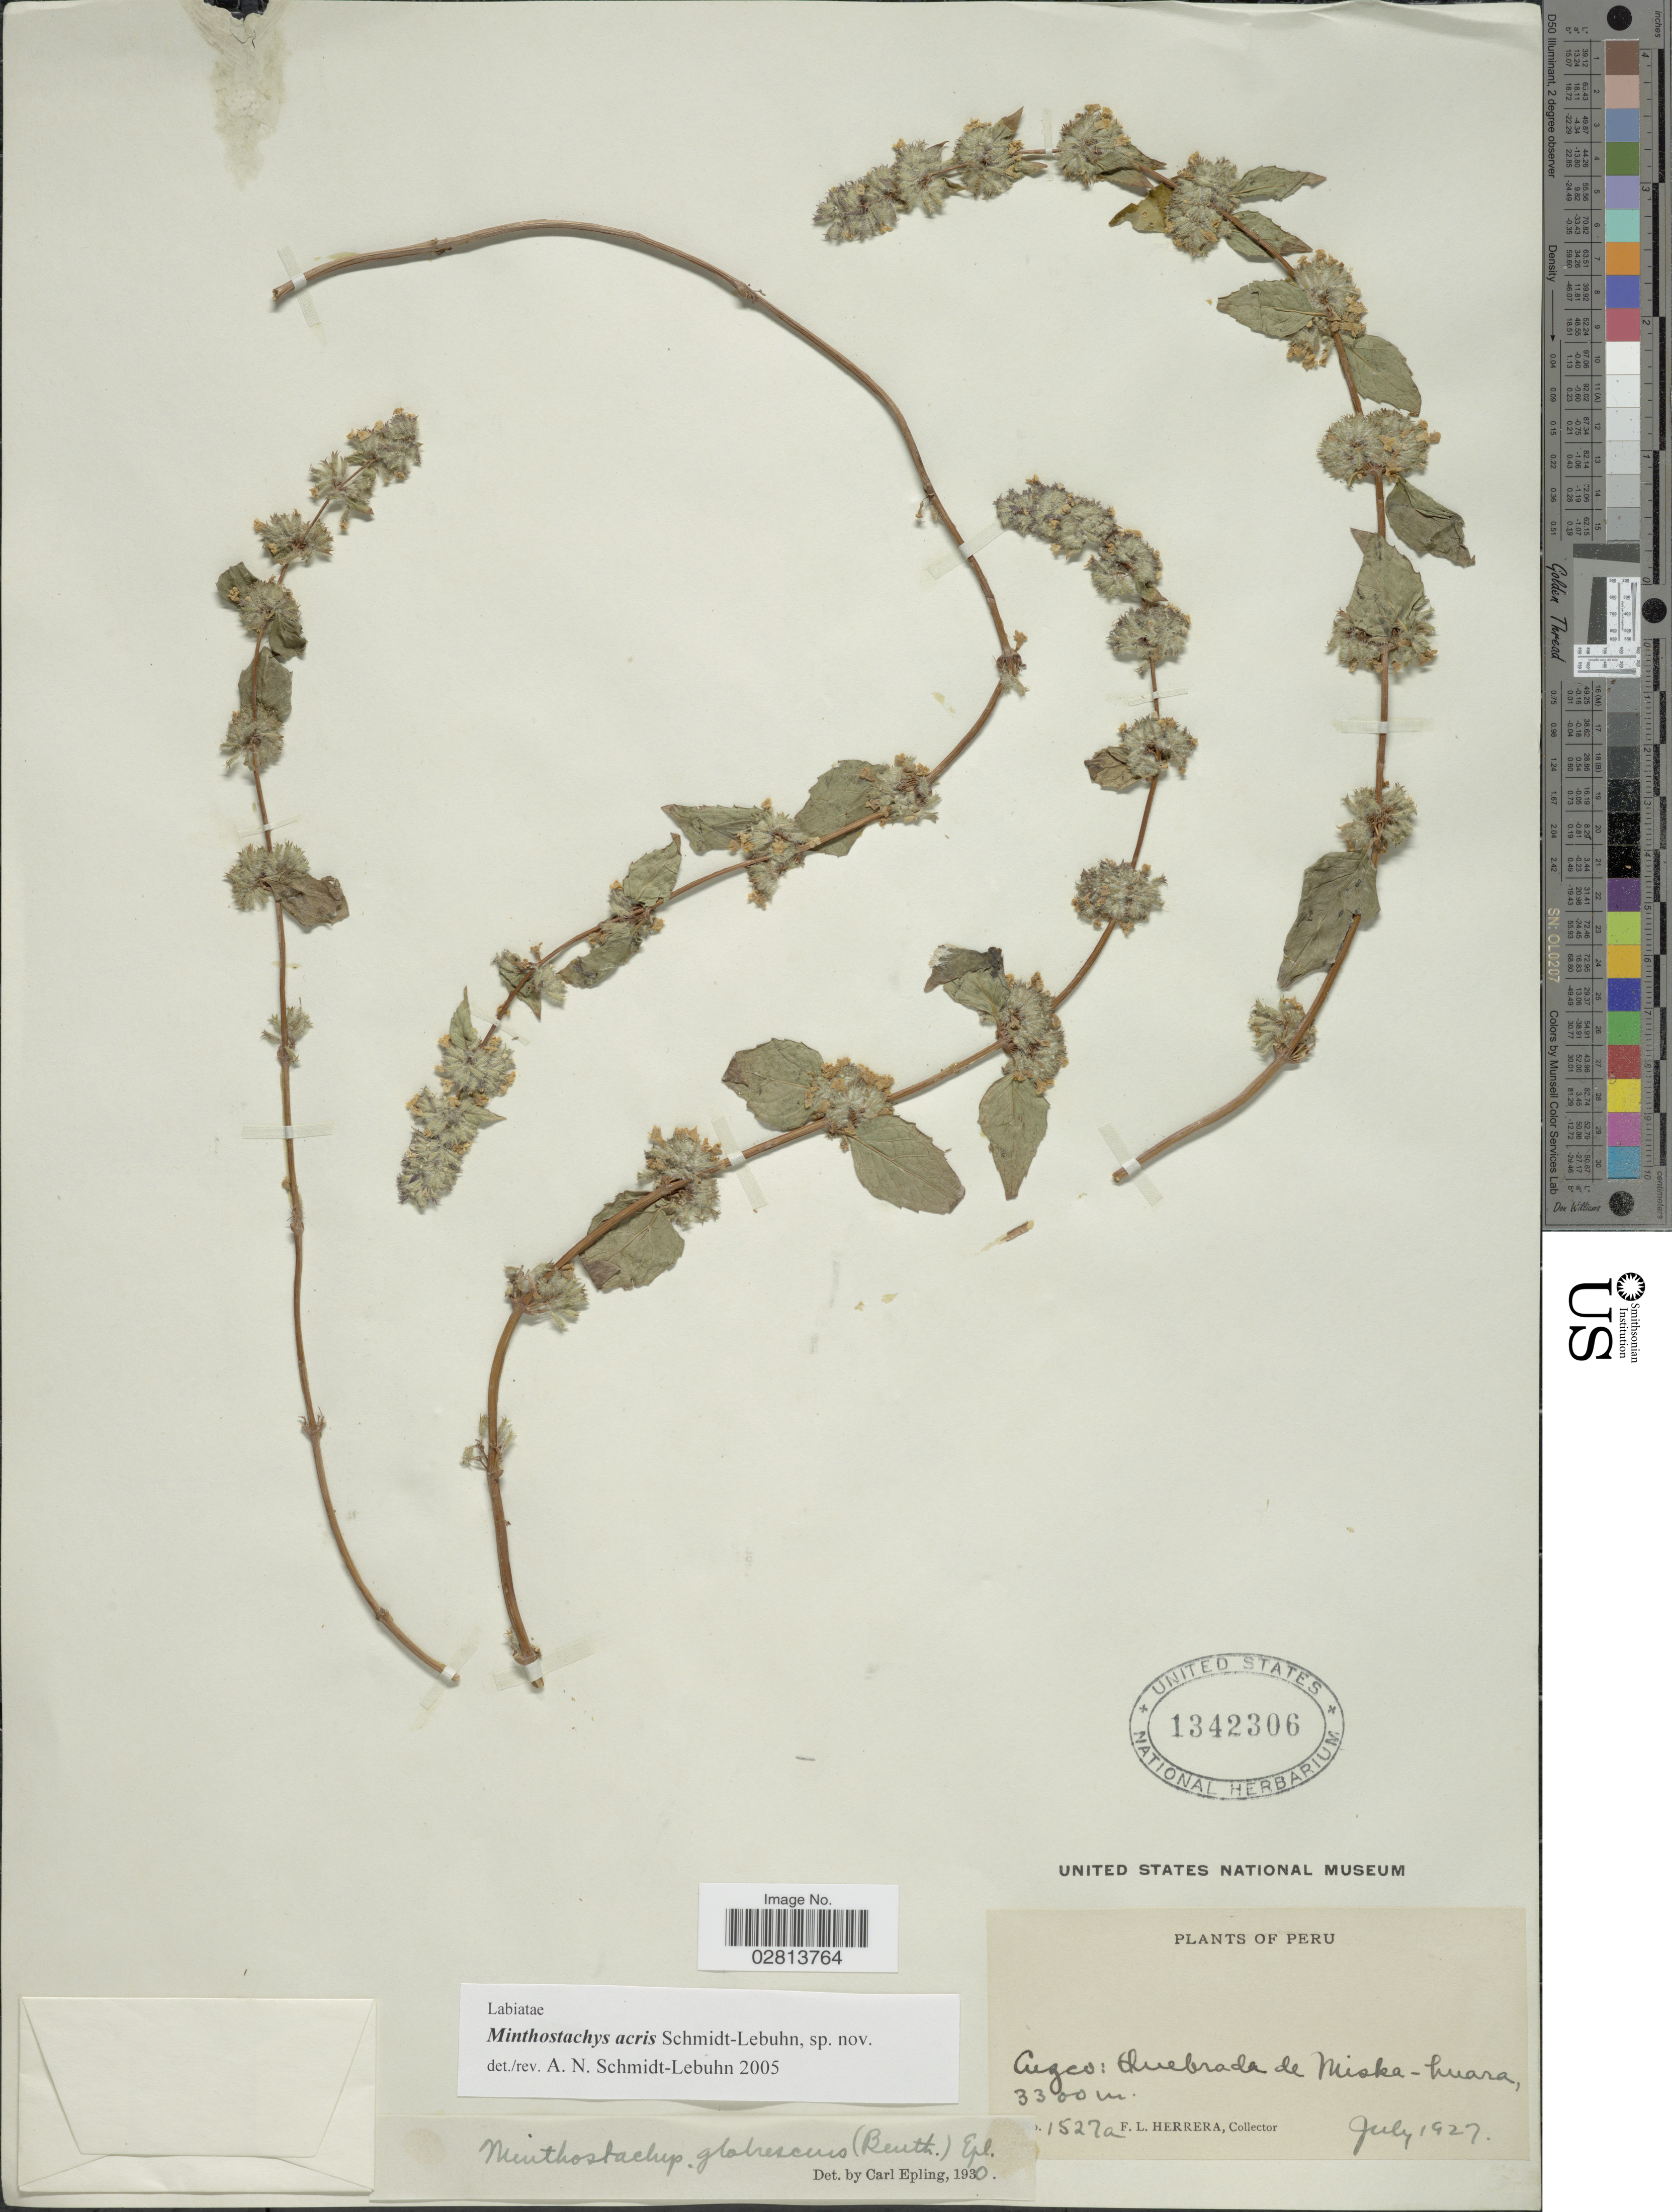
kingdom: Plantae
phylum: Tracheophyta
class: Magnoliopsida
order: Lamiales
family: Lamiaceae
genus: Minthostachys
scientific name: Minthostachys acris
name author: Schmidt-Leb.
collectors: F. L. Herrera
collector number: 1527a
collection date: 1927-07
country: Peru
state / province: Cusco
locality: Cuzco: Quebrada de Miska-huara.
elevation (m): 3300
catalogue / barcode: US 1342306